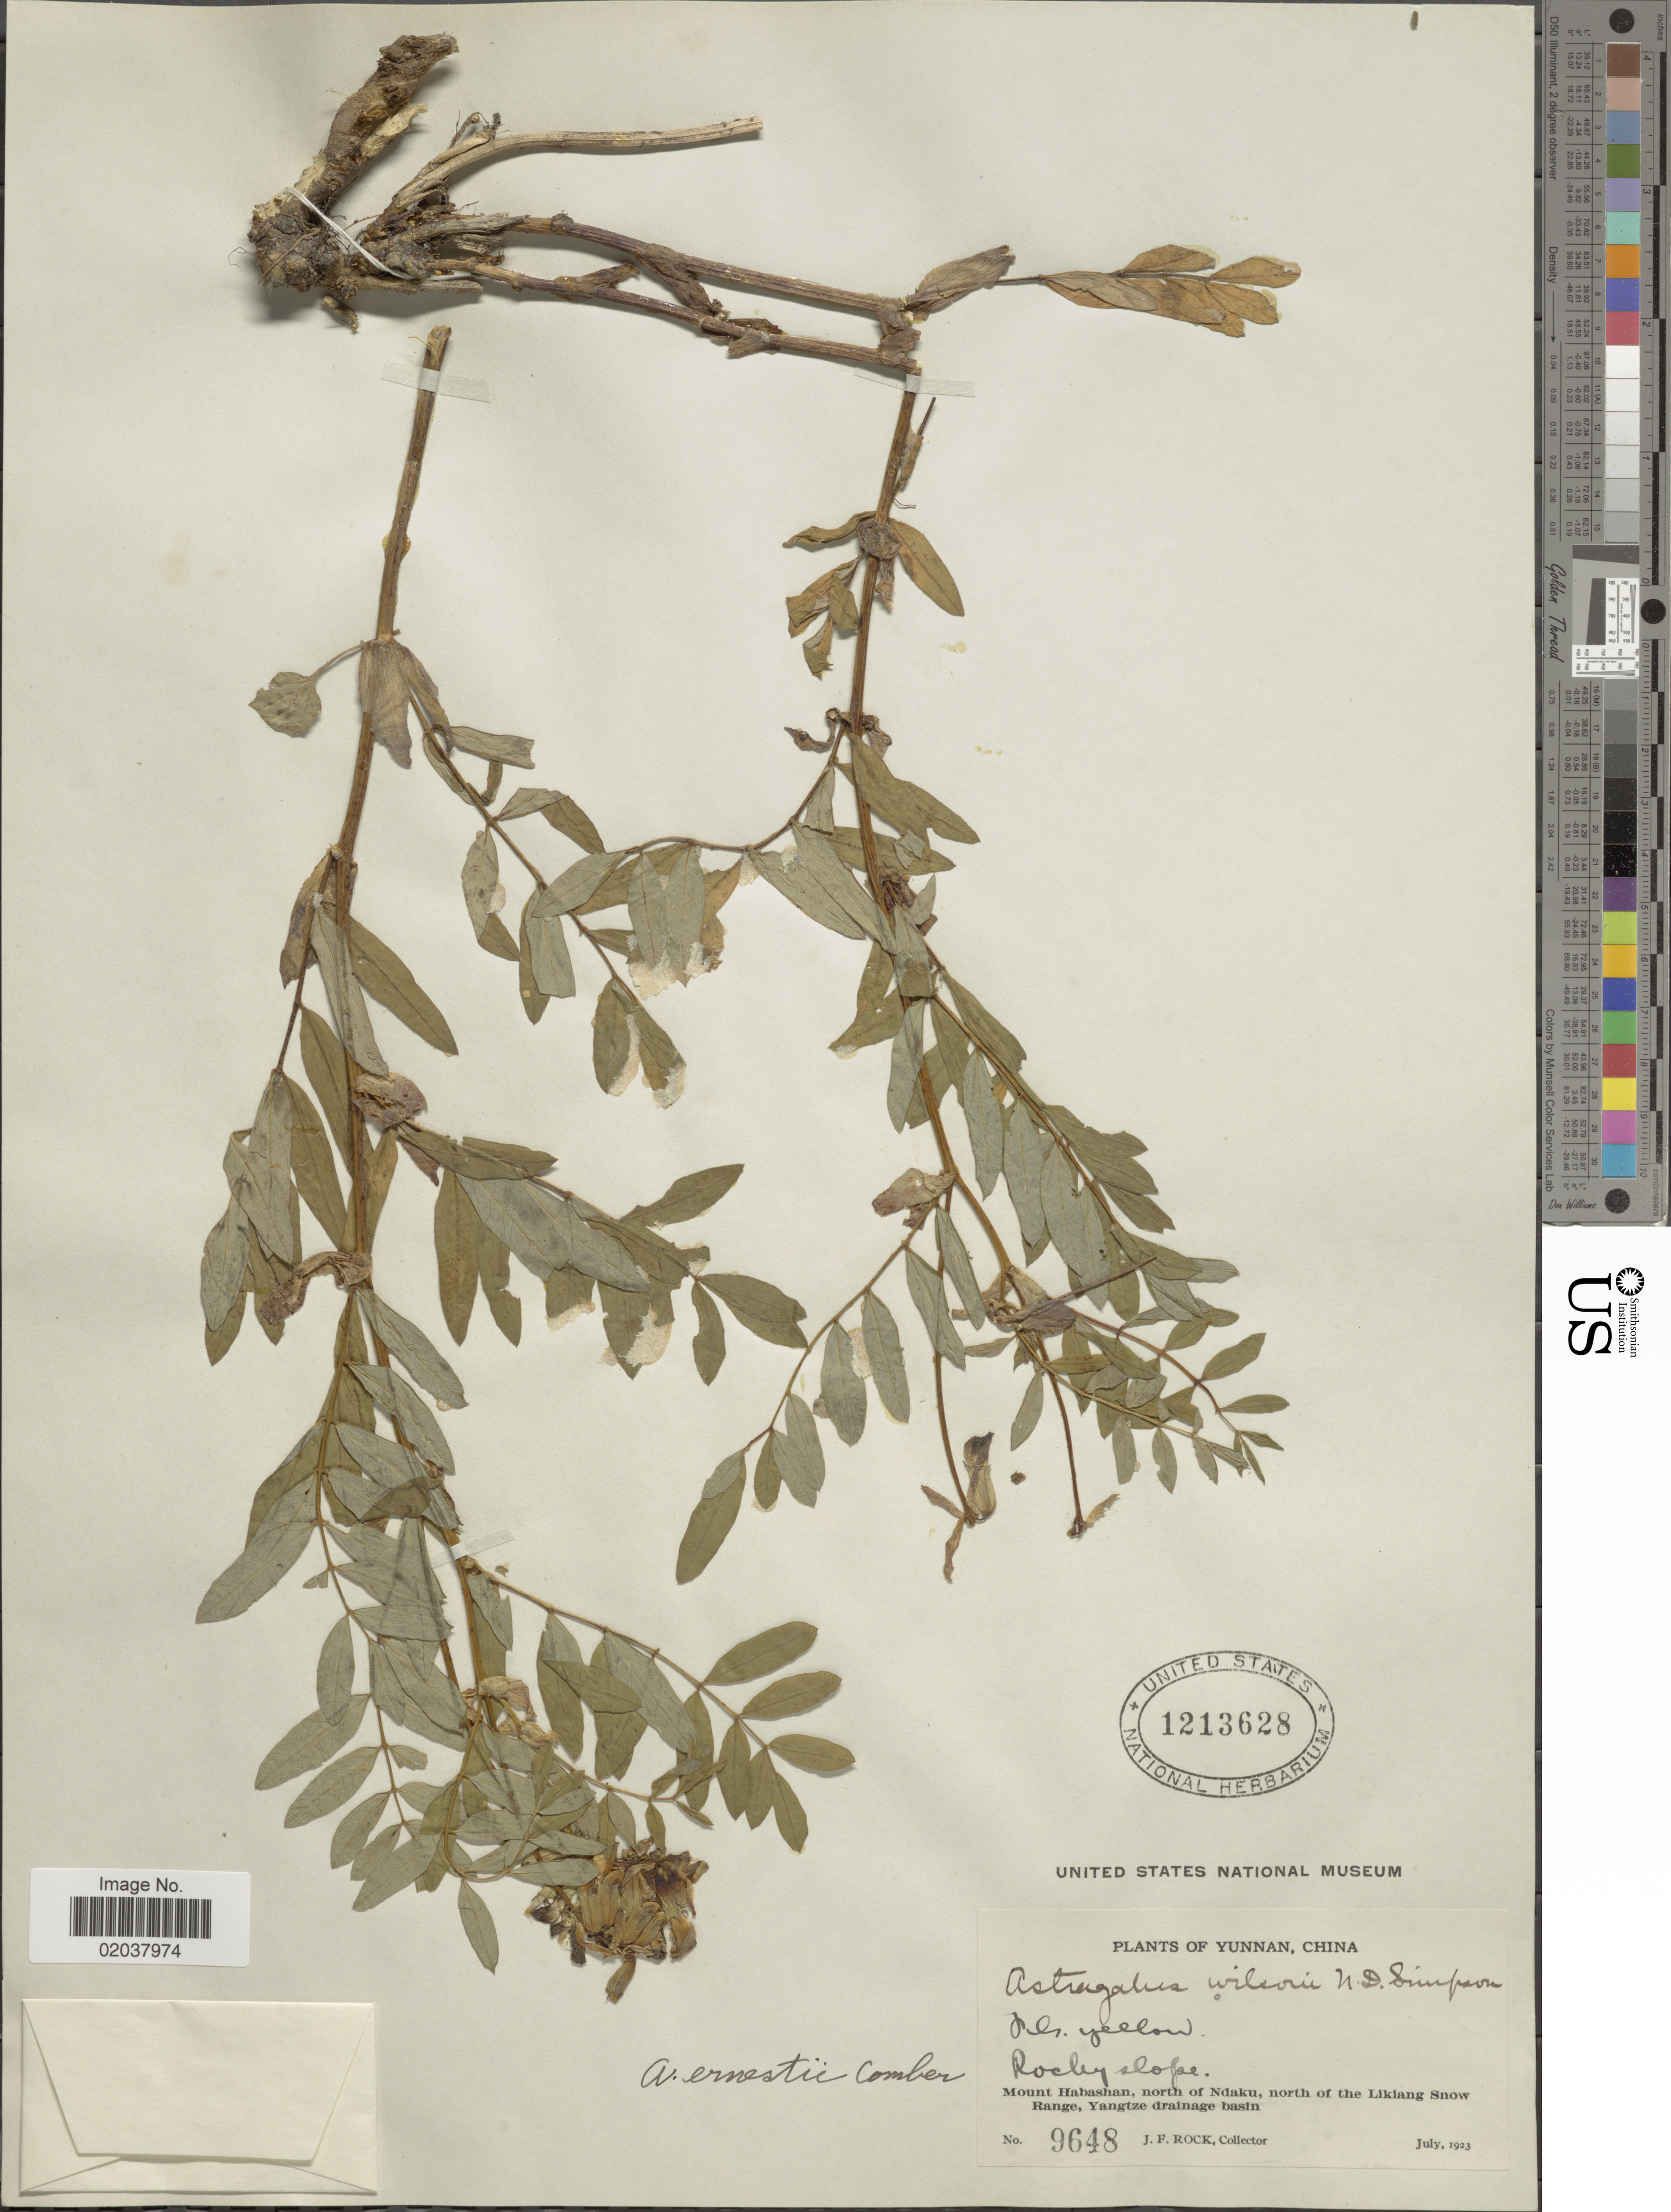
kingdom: Plantae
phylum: Tracheophyta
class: Magnoliopsida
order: Fabales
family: Fabaceae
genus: Astragalus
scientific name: Astragalus ernestii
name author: H.F. Comber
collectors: J. Rock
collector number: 9648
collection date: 1923-07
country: China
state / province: Yunnan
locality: Mount Habashan, north of Ndaku, north of the Likiang Snow Range, Yangtze drainage basin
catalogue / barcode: US 1213628